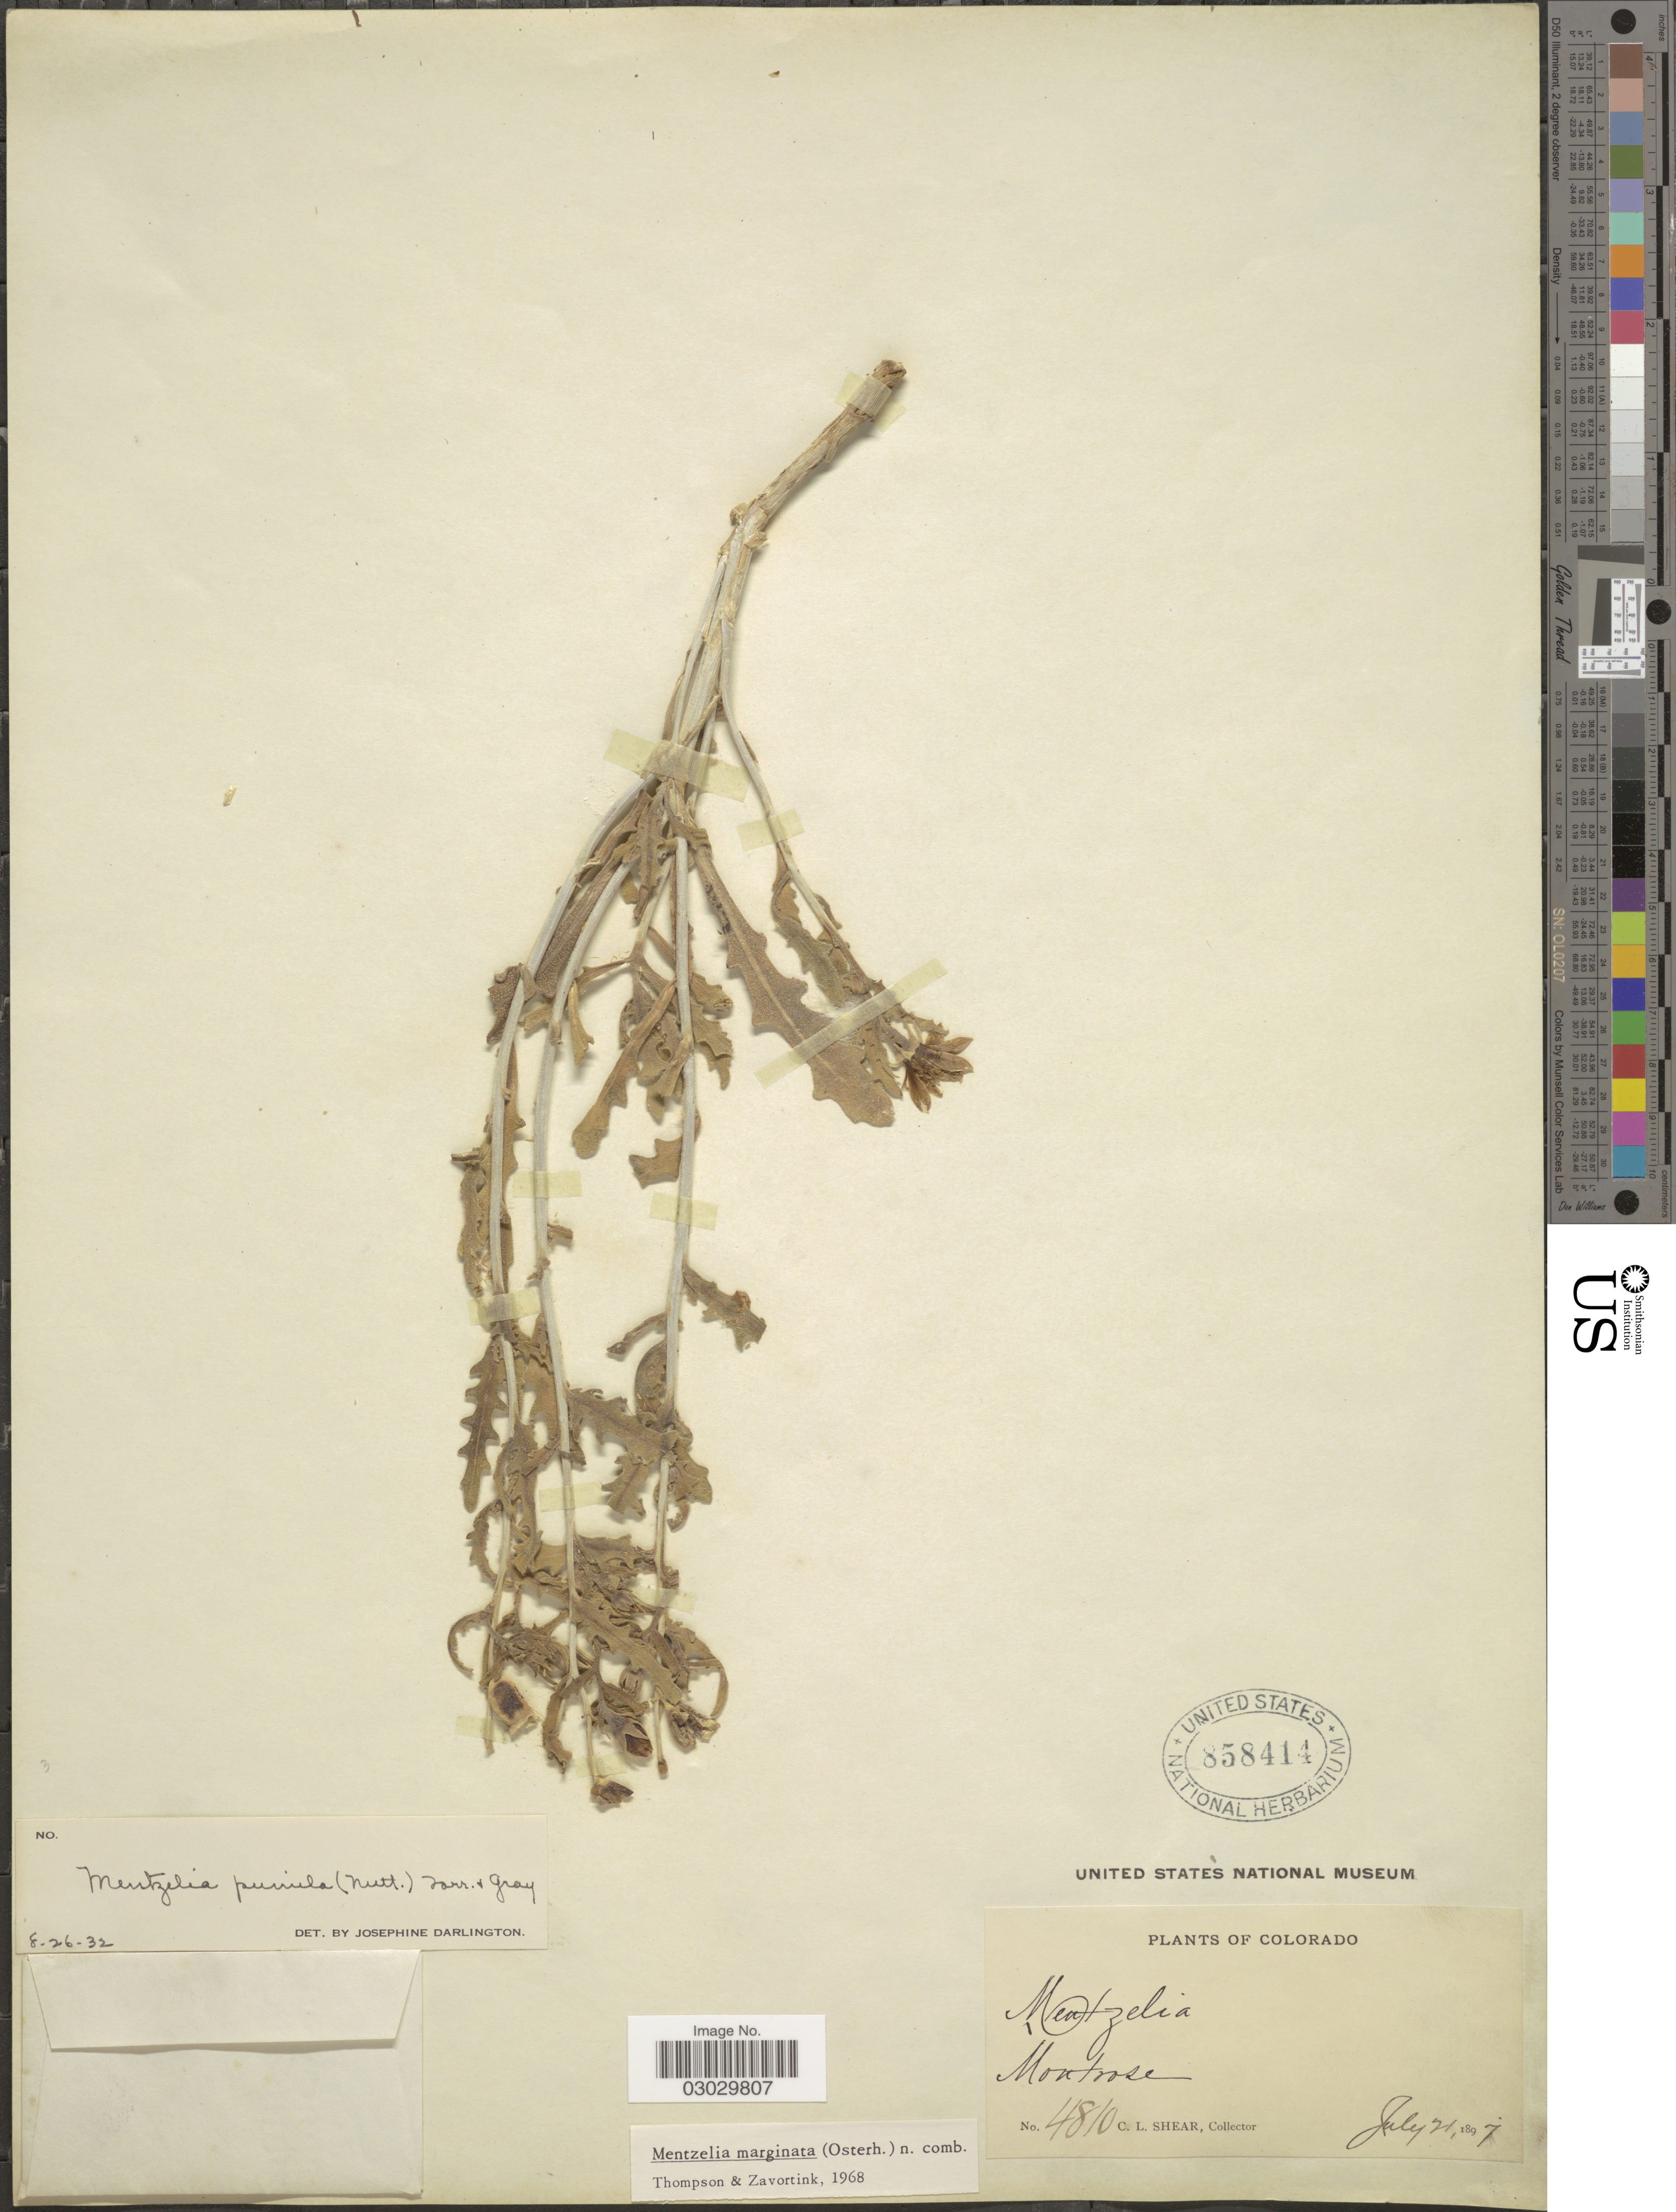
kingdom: Plantae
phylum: Tracheophyta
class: Magnoliopsida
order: Cornales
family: Loasaceae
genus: Mentzelia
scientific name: Mentzelia marginata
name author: (Osterh.) H.J. Thomps. & Prigge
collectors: C. L. Shear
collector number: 4810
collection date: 1897-07-21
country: United States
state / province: Colorado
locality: Montrose.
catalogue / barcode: US 858414